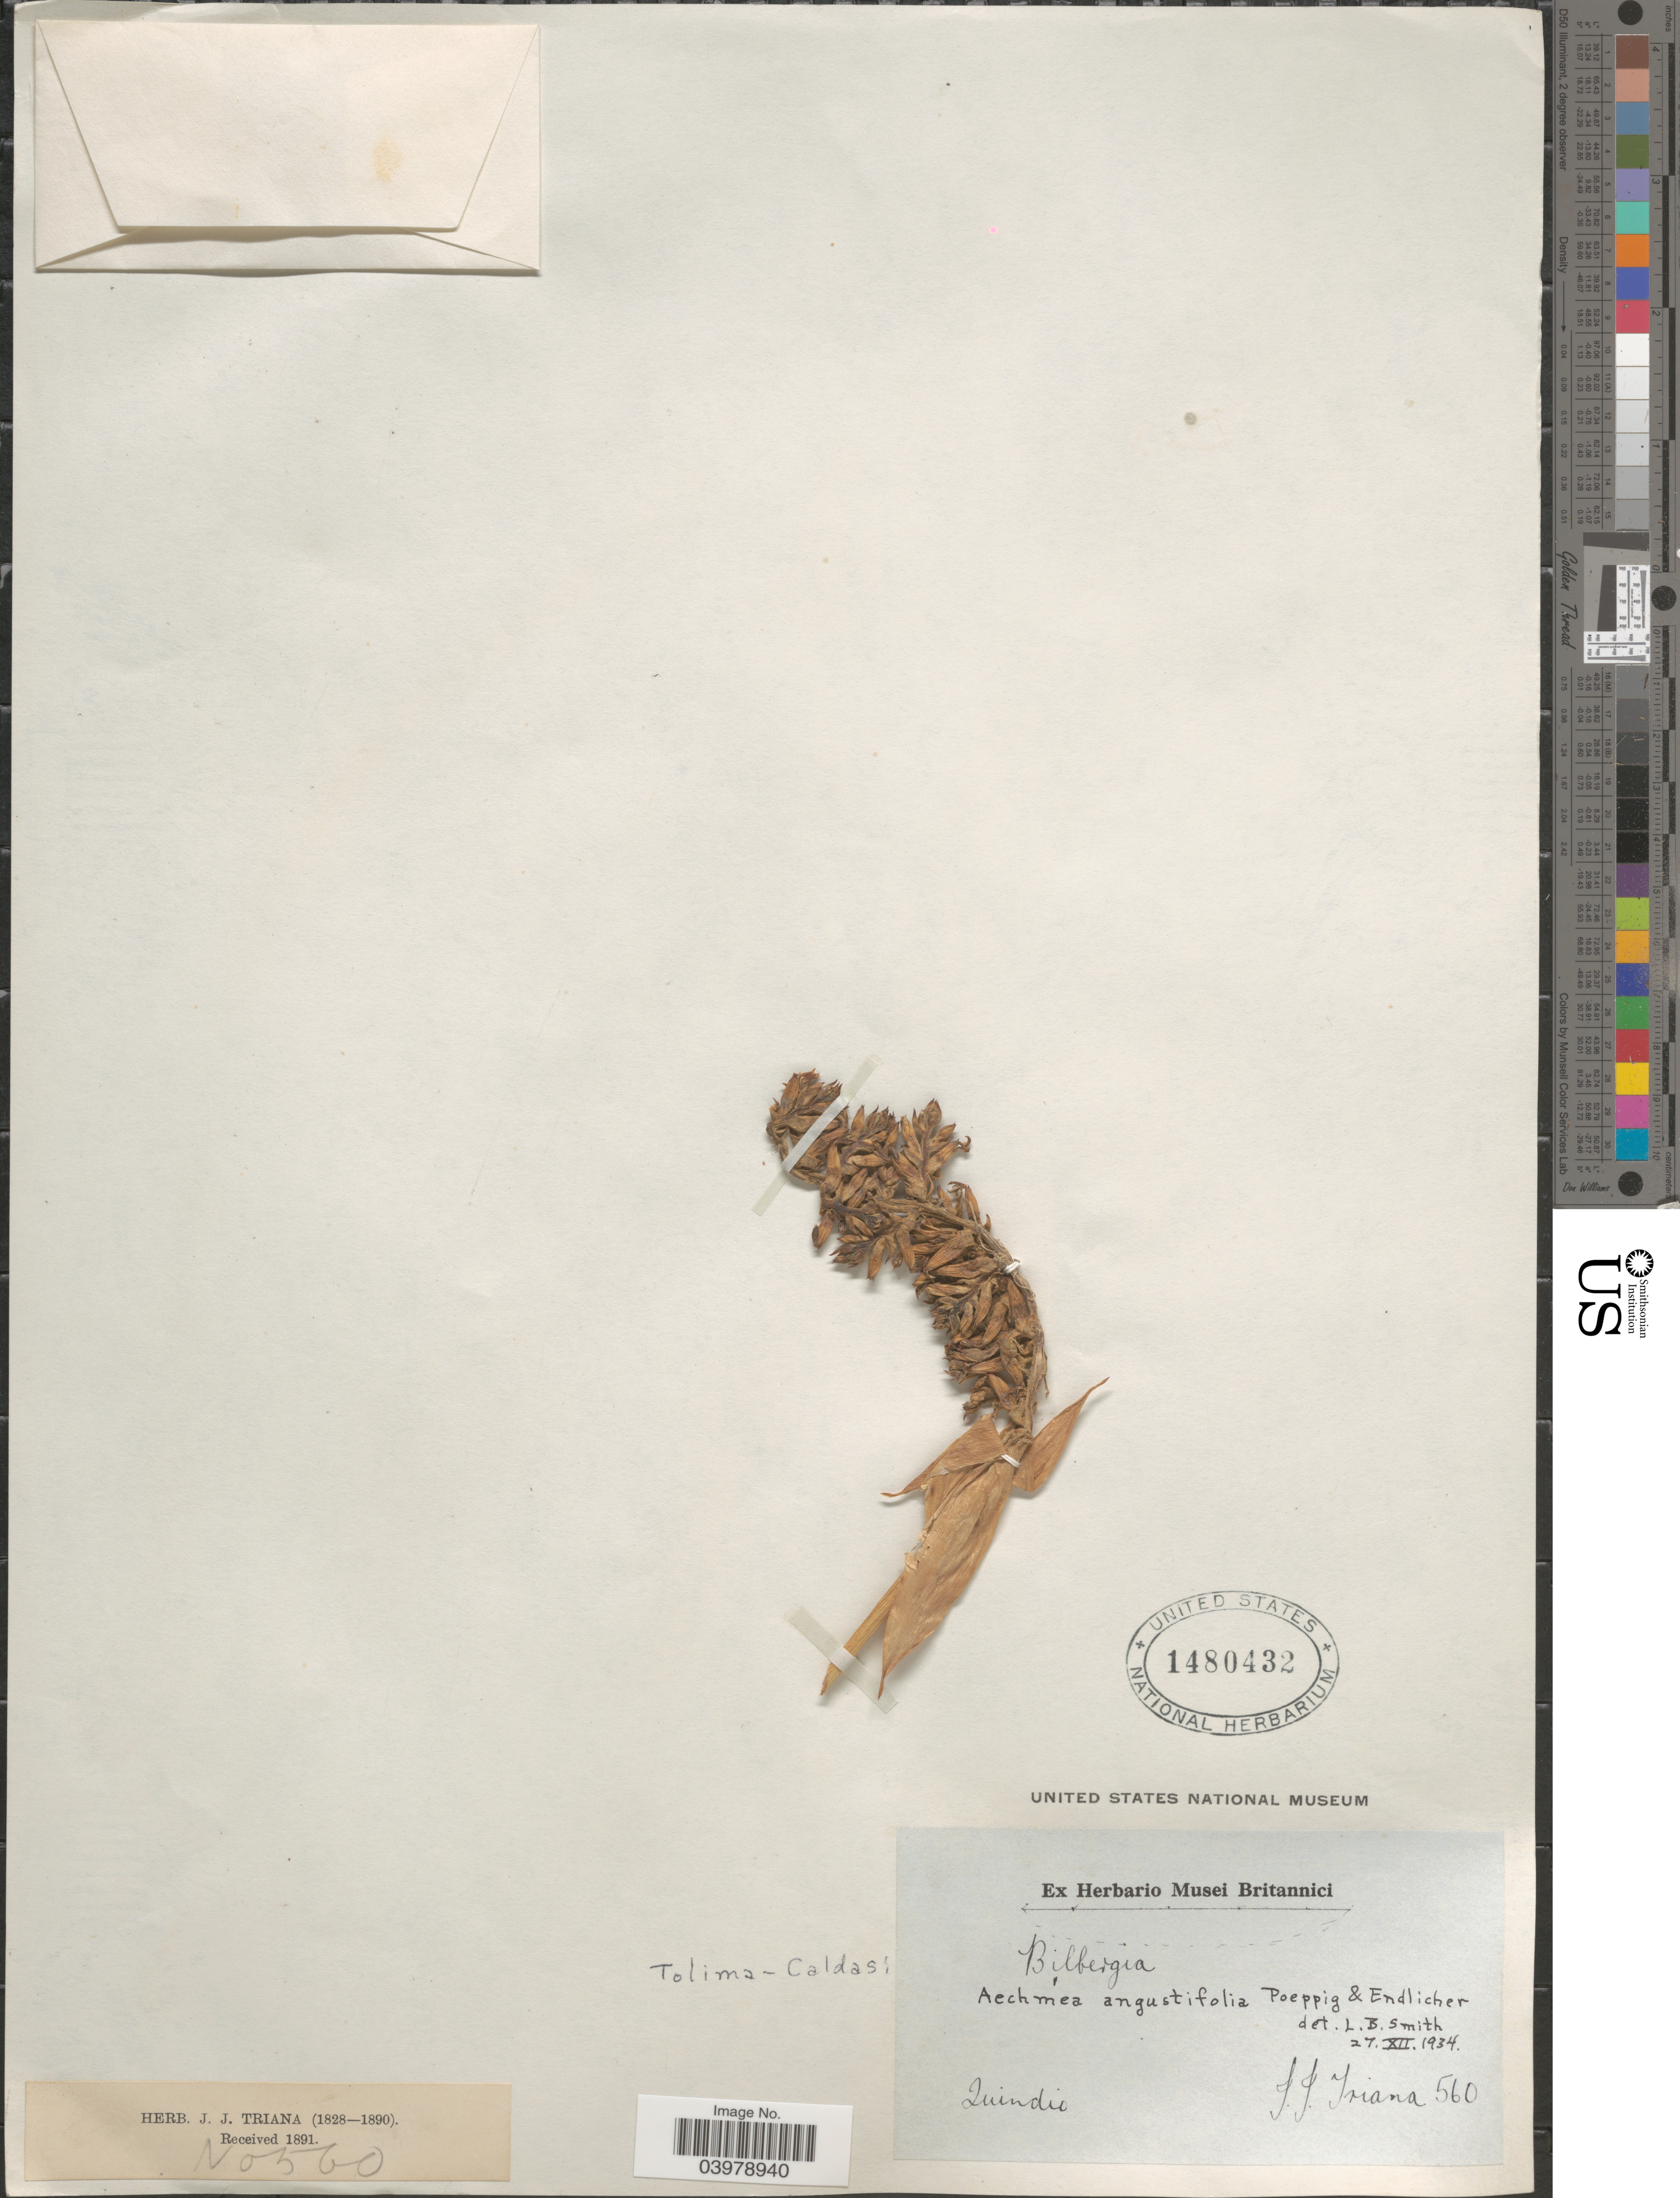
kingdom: Plantae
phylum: Tracheophyta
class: Liliopsida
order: Poales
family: Bromeliaceae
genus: Aechmea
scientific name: Aechmea angustifolia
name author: Poepp. & Endl.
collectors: J. J. Triana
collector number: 560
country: Colombia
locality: Tolima-Caldas: Quindio.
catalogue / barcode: US 1480432